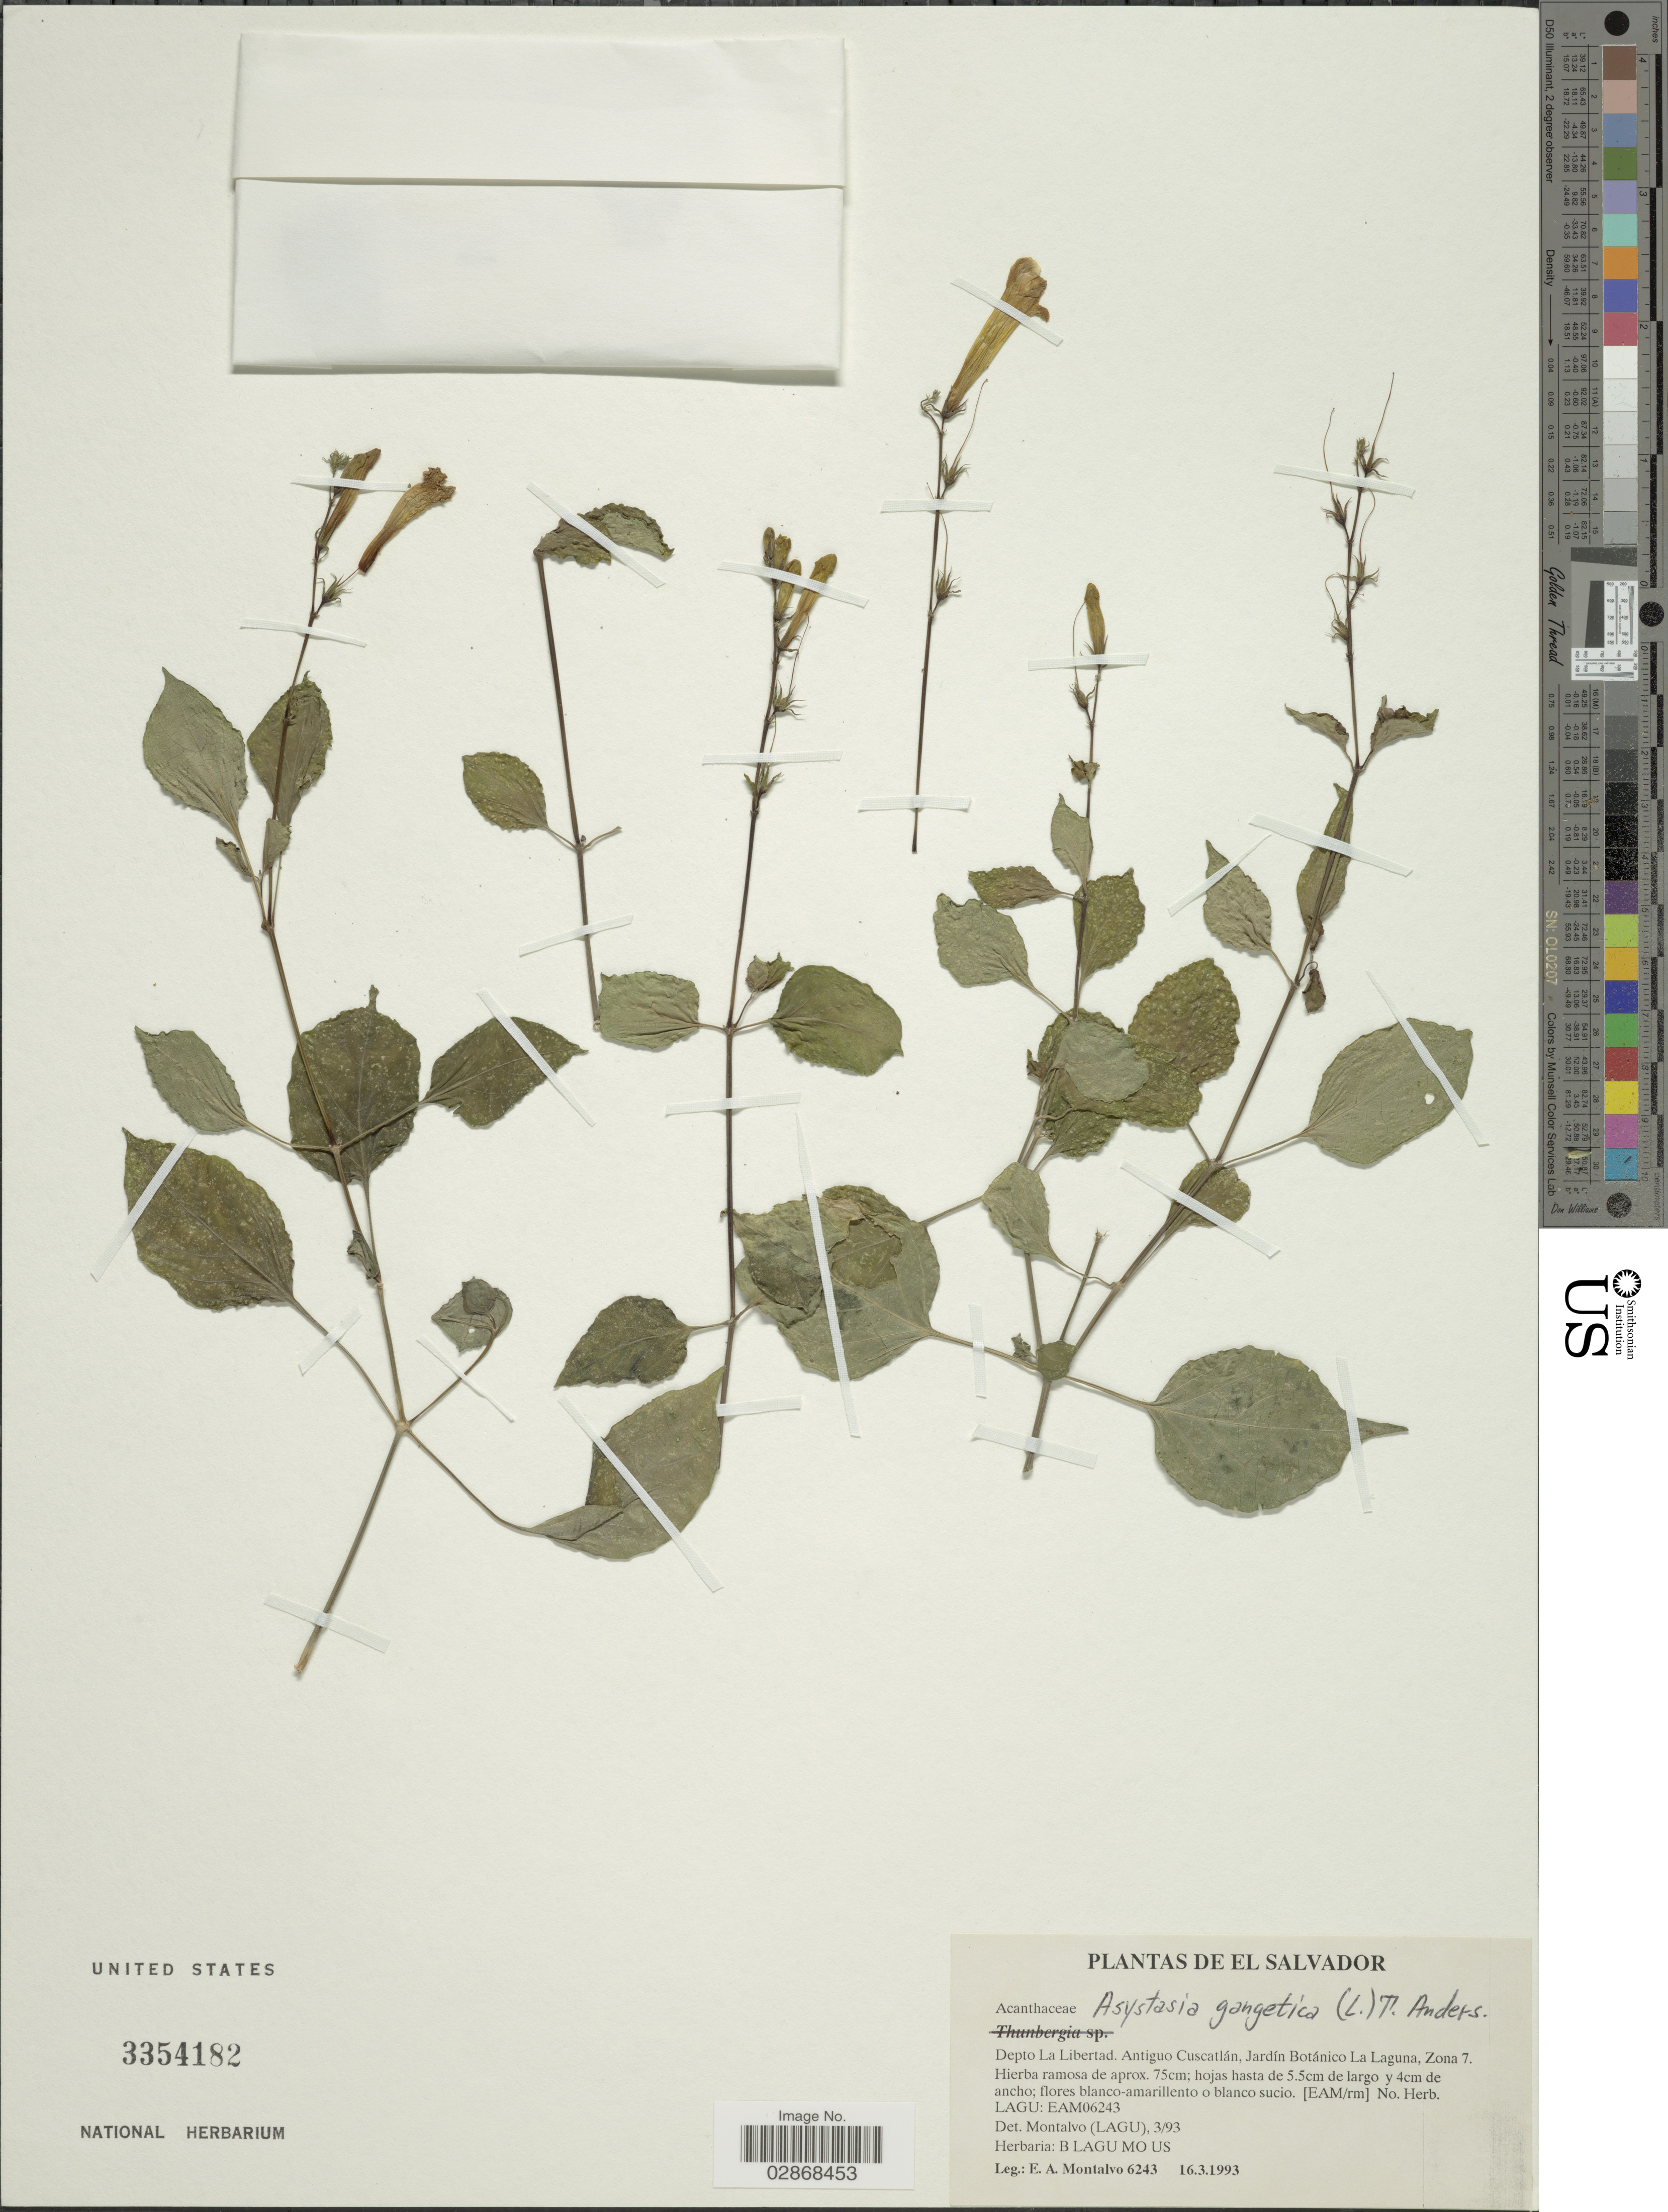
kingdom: Plantae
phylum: Tracheophyta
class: Magnoliopsida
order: Lamiales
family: Acanthaceae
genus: Asystasia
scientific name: Asystasia gangetica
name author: (L.) T. Anderson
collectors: E. A. Montalvo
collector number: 6243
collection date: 1993-03-16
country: El Salvador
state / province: La Libertad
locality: Depto La Libertad. Antiguo Cuscatlán, Jardín Botánico La Laguna, Zona 7.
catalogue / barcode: US 3354182